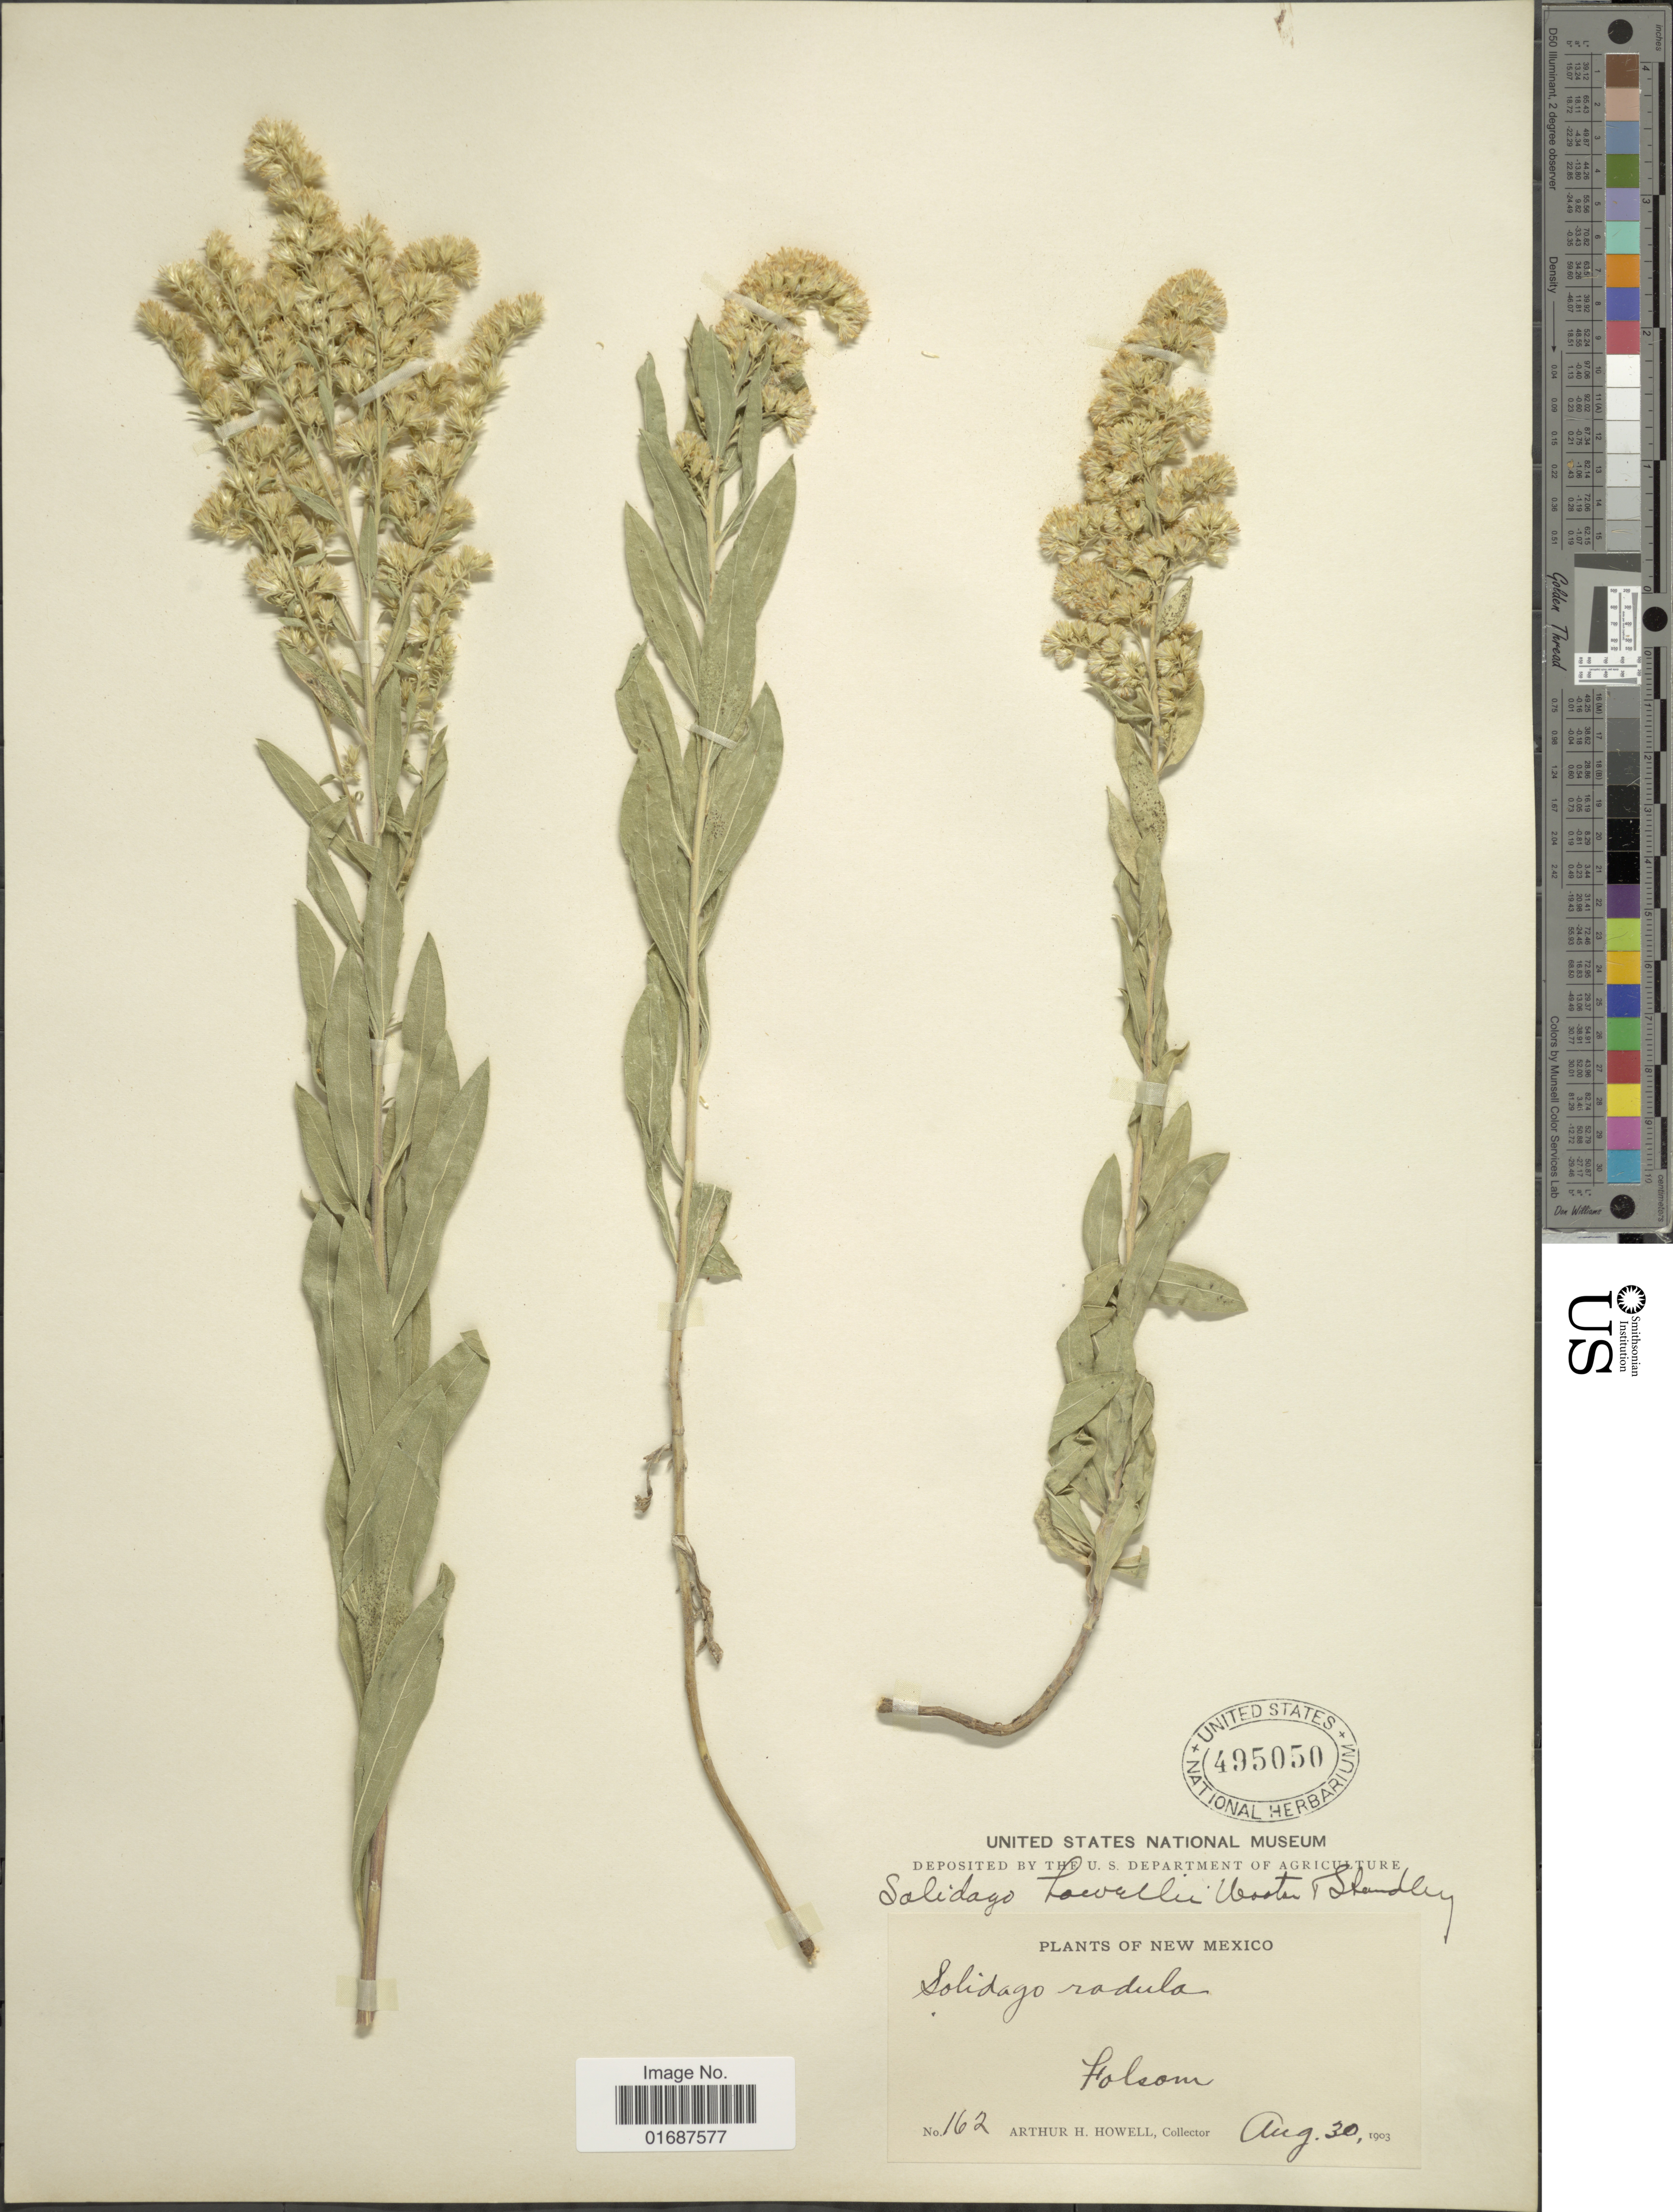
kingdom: Plantae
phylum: Tracheophyta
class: Magnoliopsida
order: Asterales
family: Asteraceae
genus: Solidago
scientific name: Solidago howellii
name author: Wooton & Standl.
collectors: A. Howell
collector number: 162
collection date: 1903-08-30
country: United States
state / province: New Mexico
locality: Folsom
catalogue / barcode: US 495050